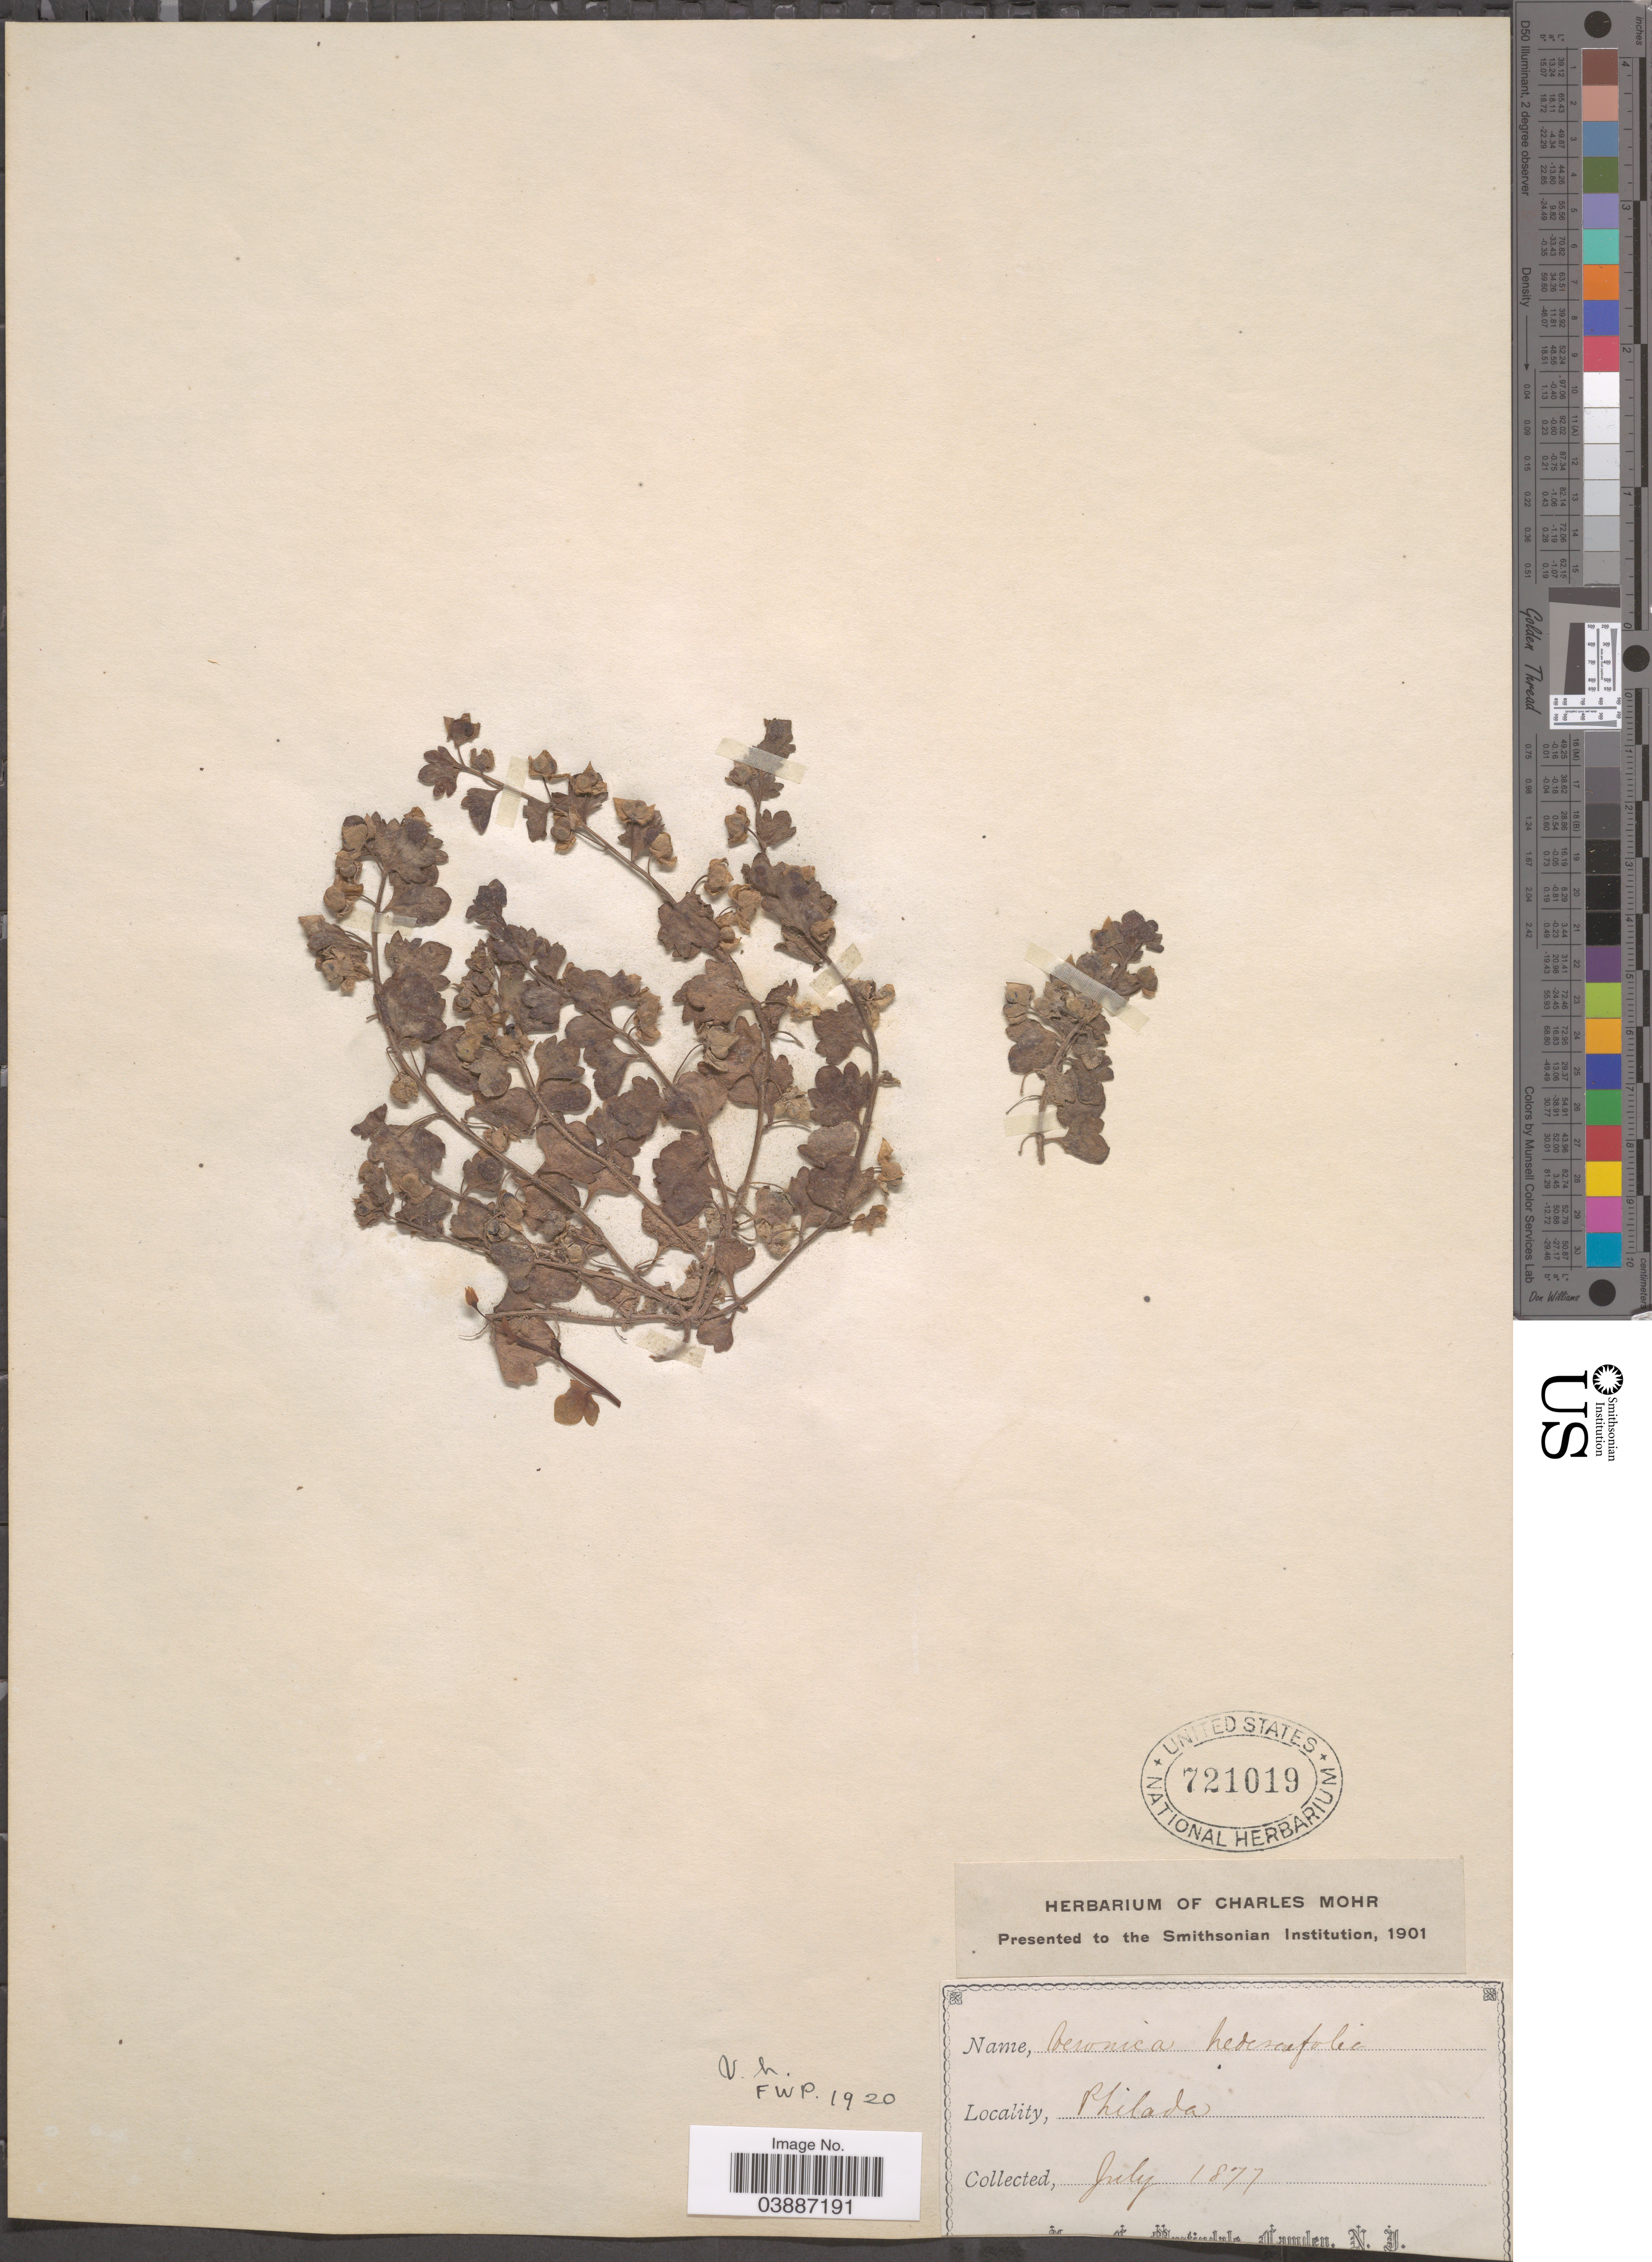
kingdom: Plantae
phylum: Tracheophyta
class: Magnoliopsida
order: Lamiales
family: Plantaginaceae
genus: Veronica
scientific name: Veronica hederifolia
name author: L.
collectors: ex herb. Charles Mohr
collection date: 1877-07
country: United States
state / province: New Jersey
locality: Philada.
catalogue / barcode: US 721019